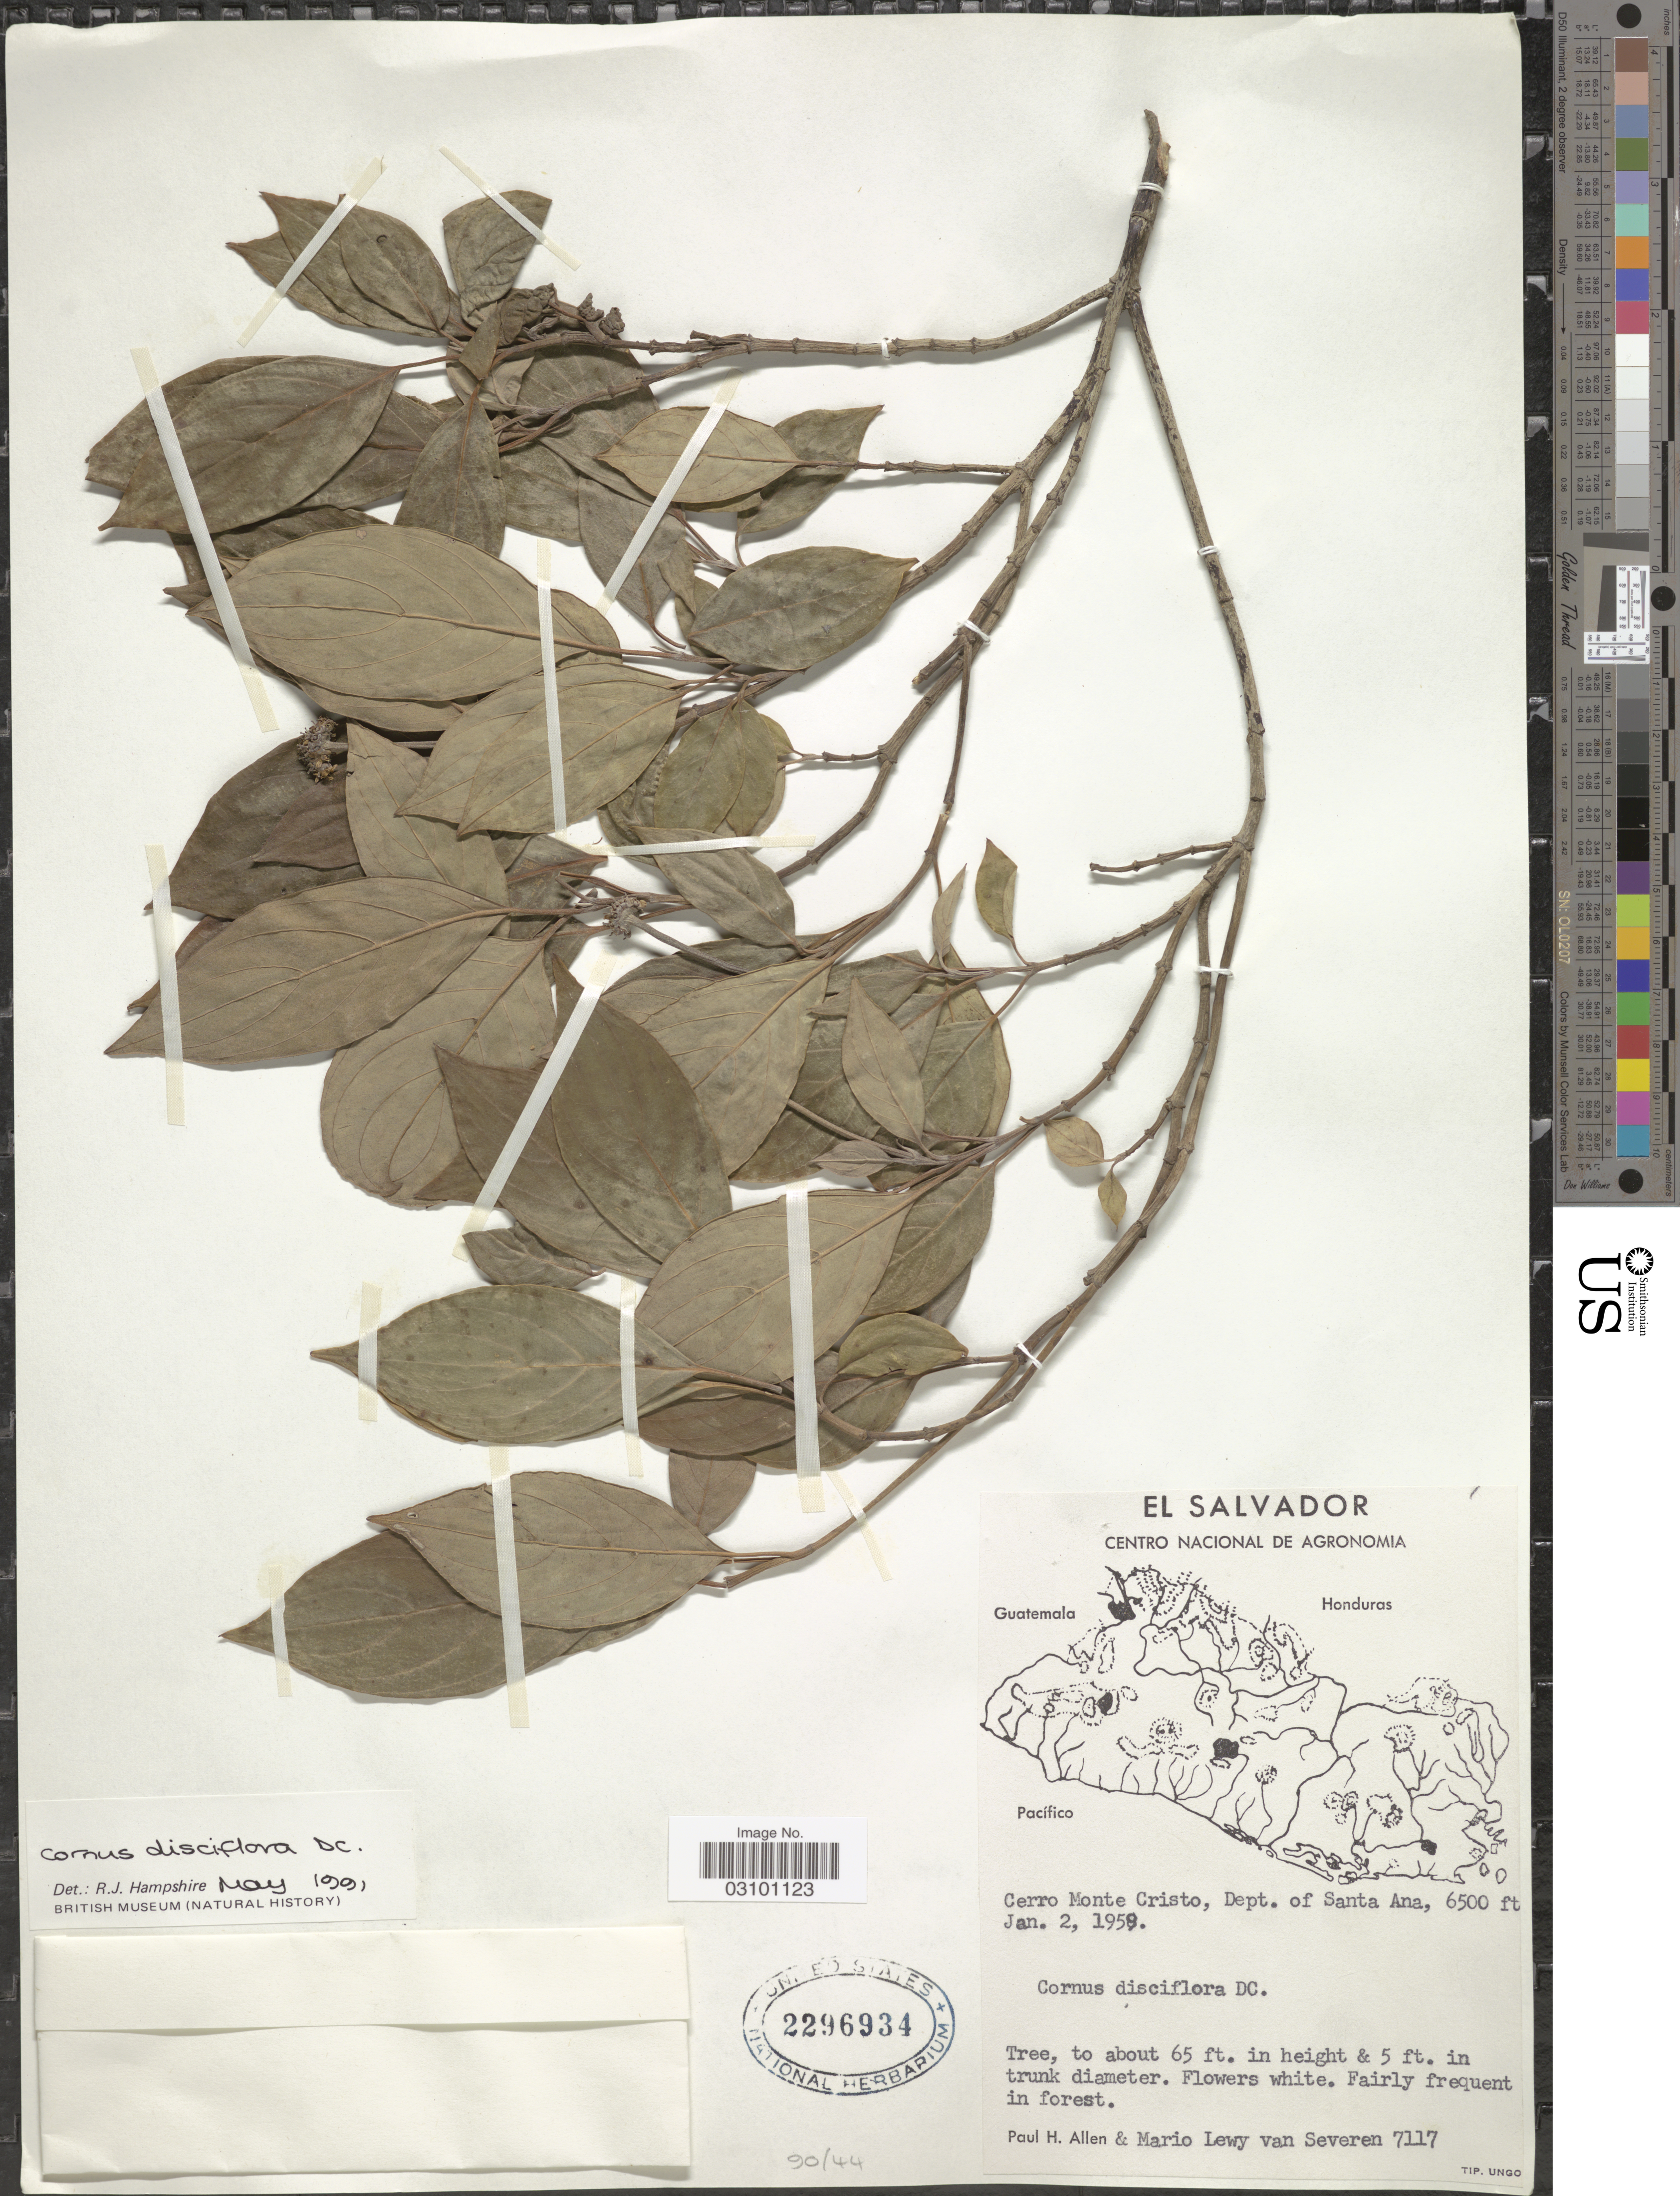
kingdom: Plantae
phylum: Tracheophyta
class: Magnoliopsida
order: Cornales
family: Cornaceae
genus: Cornus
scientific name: Cornus disciflora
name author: Moc. & Sessé ex DC.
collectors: P. H. Allen & M. Van Severen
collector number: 7117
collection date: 1958-01-02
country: El Salvador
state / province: Santa Ana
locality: Cerro Monte Cristo, Dept. of Santa Ana.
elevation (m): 1981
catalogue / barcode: US 2296934